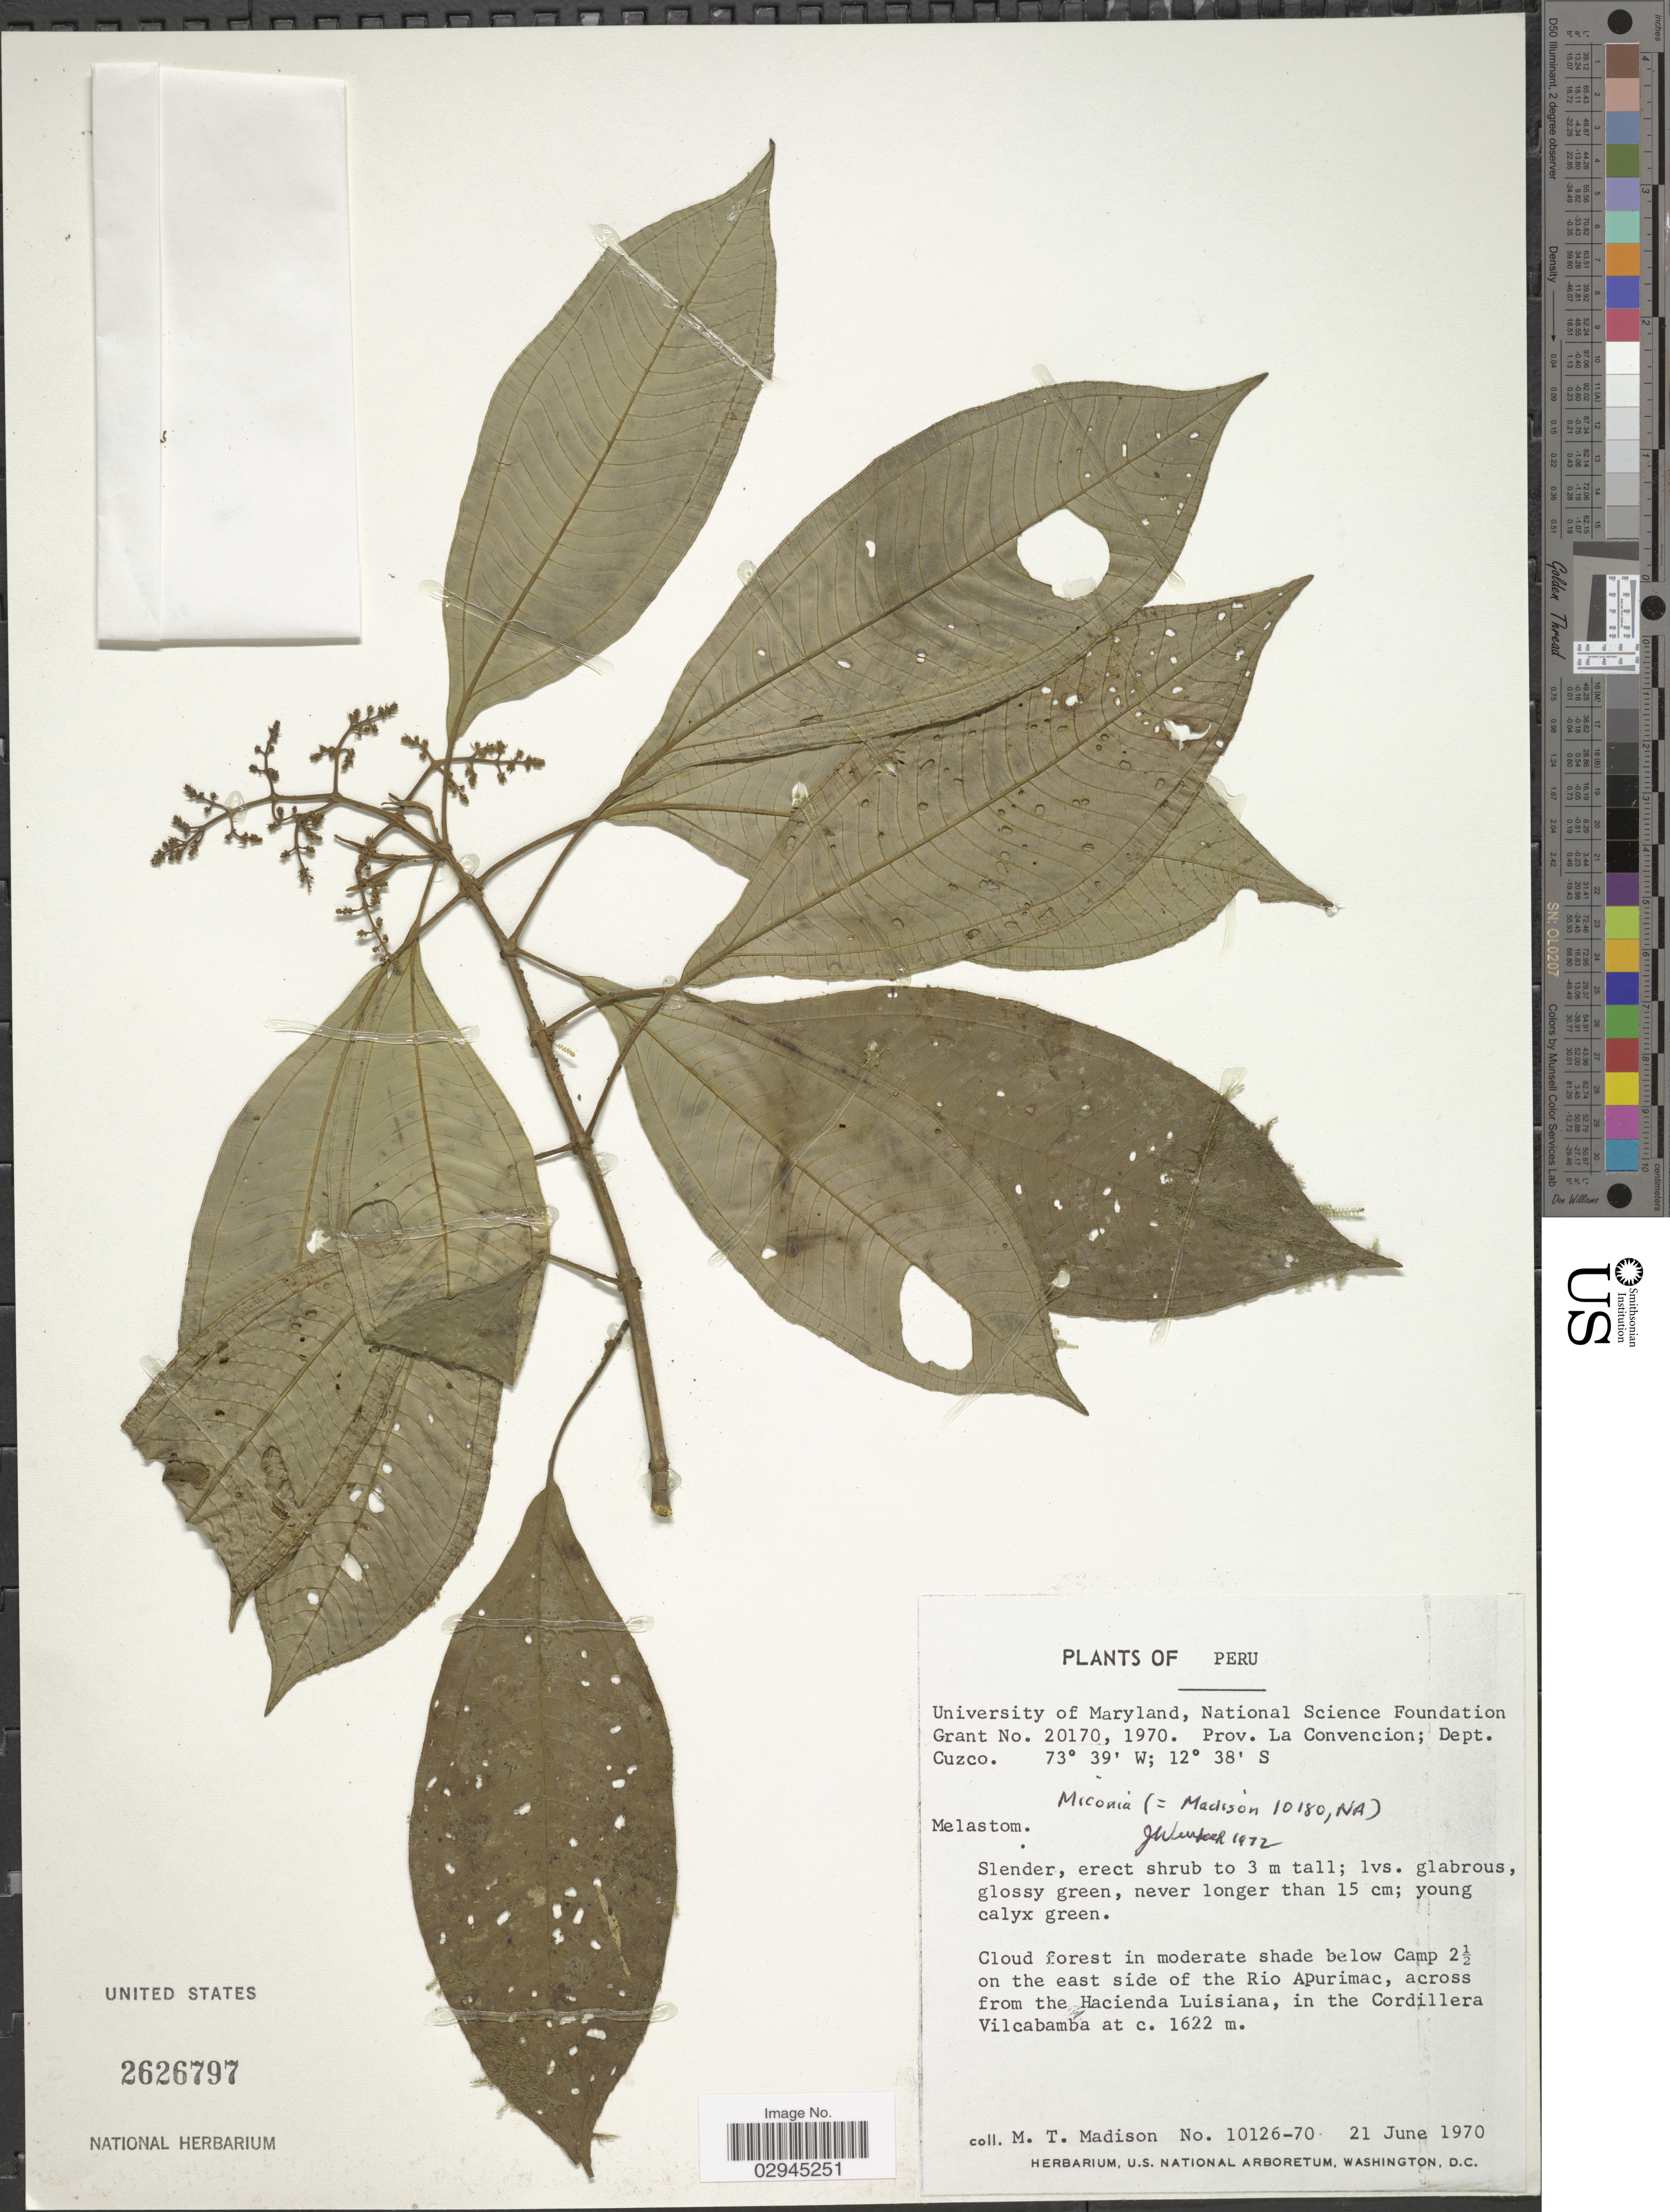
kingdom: Plantae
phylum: Tracheophyta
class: Magnoliopsida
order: Myrtales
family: Melastomataceae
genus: Miconia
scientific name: Miconia sp.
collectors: M. T. Madison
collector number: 10126-70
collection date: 1970-06-21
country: Peru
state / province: Cusco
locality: Prov. La Convencion; Dept. Cuzco. Cloud forest in moderate shade below Camp 2½ on the east side of the Rio Apurimac, across from the Hacienda Luisiana, in the Cordillera Vilcabamba.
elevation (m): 1622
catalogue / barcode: US 2626797